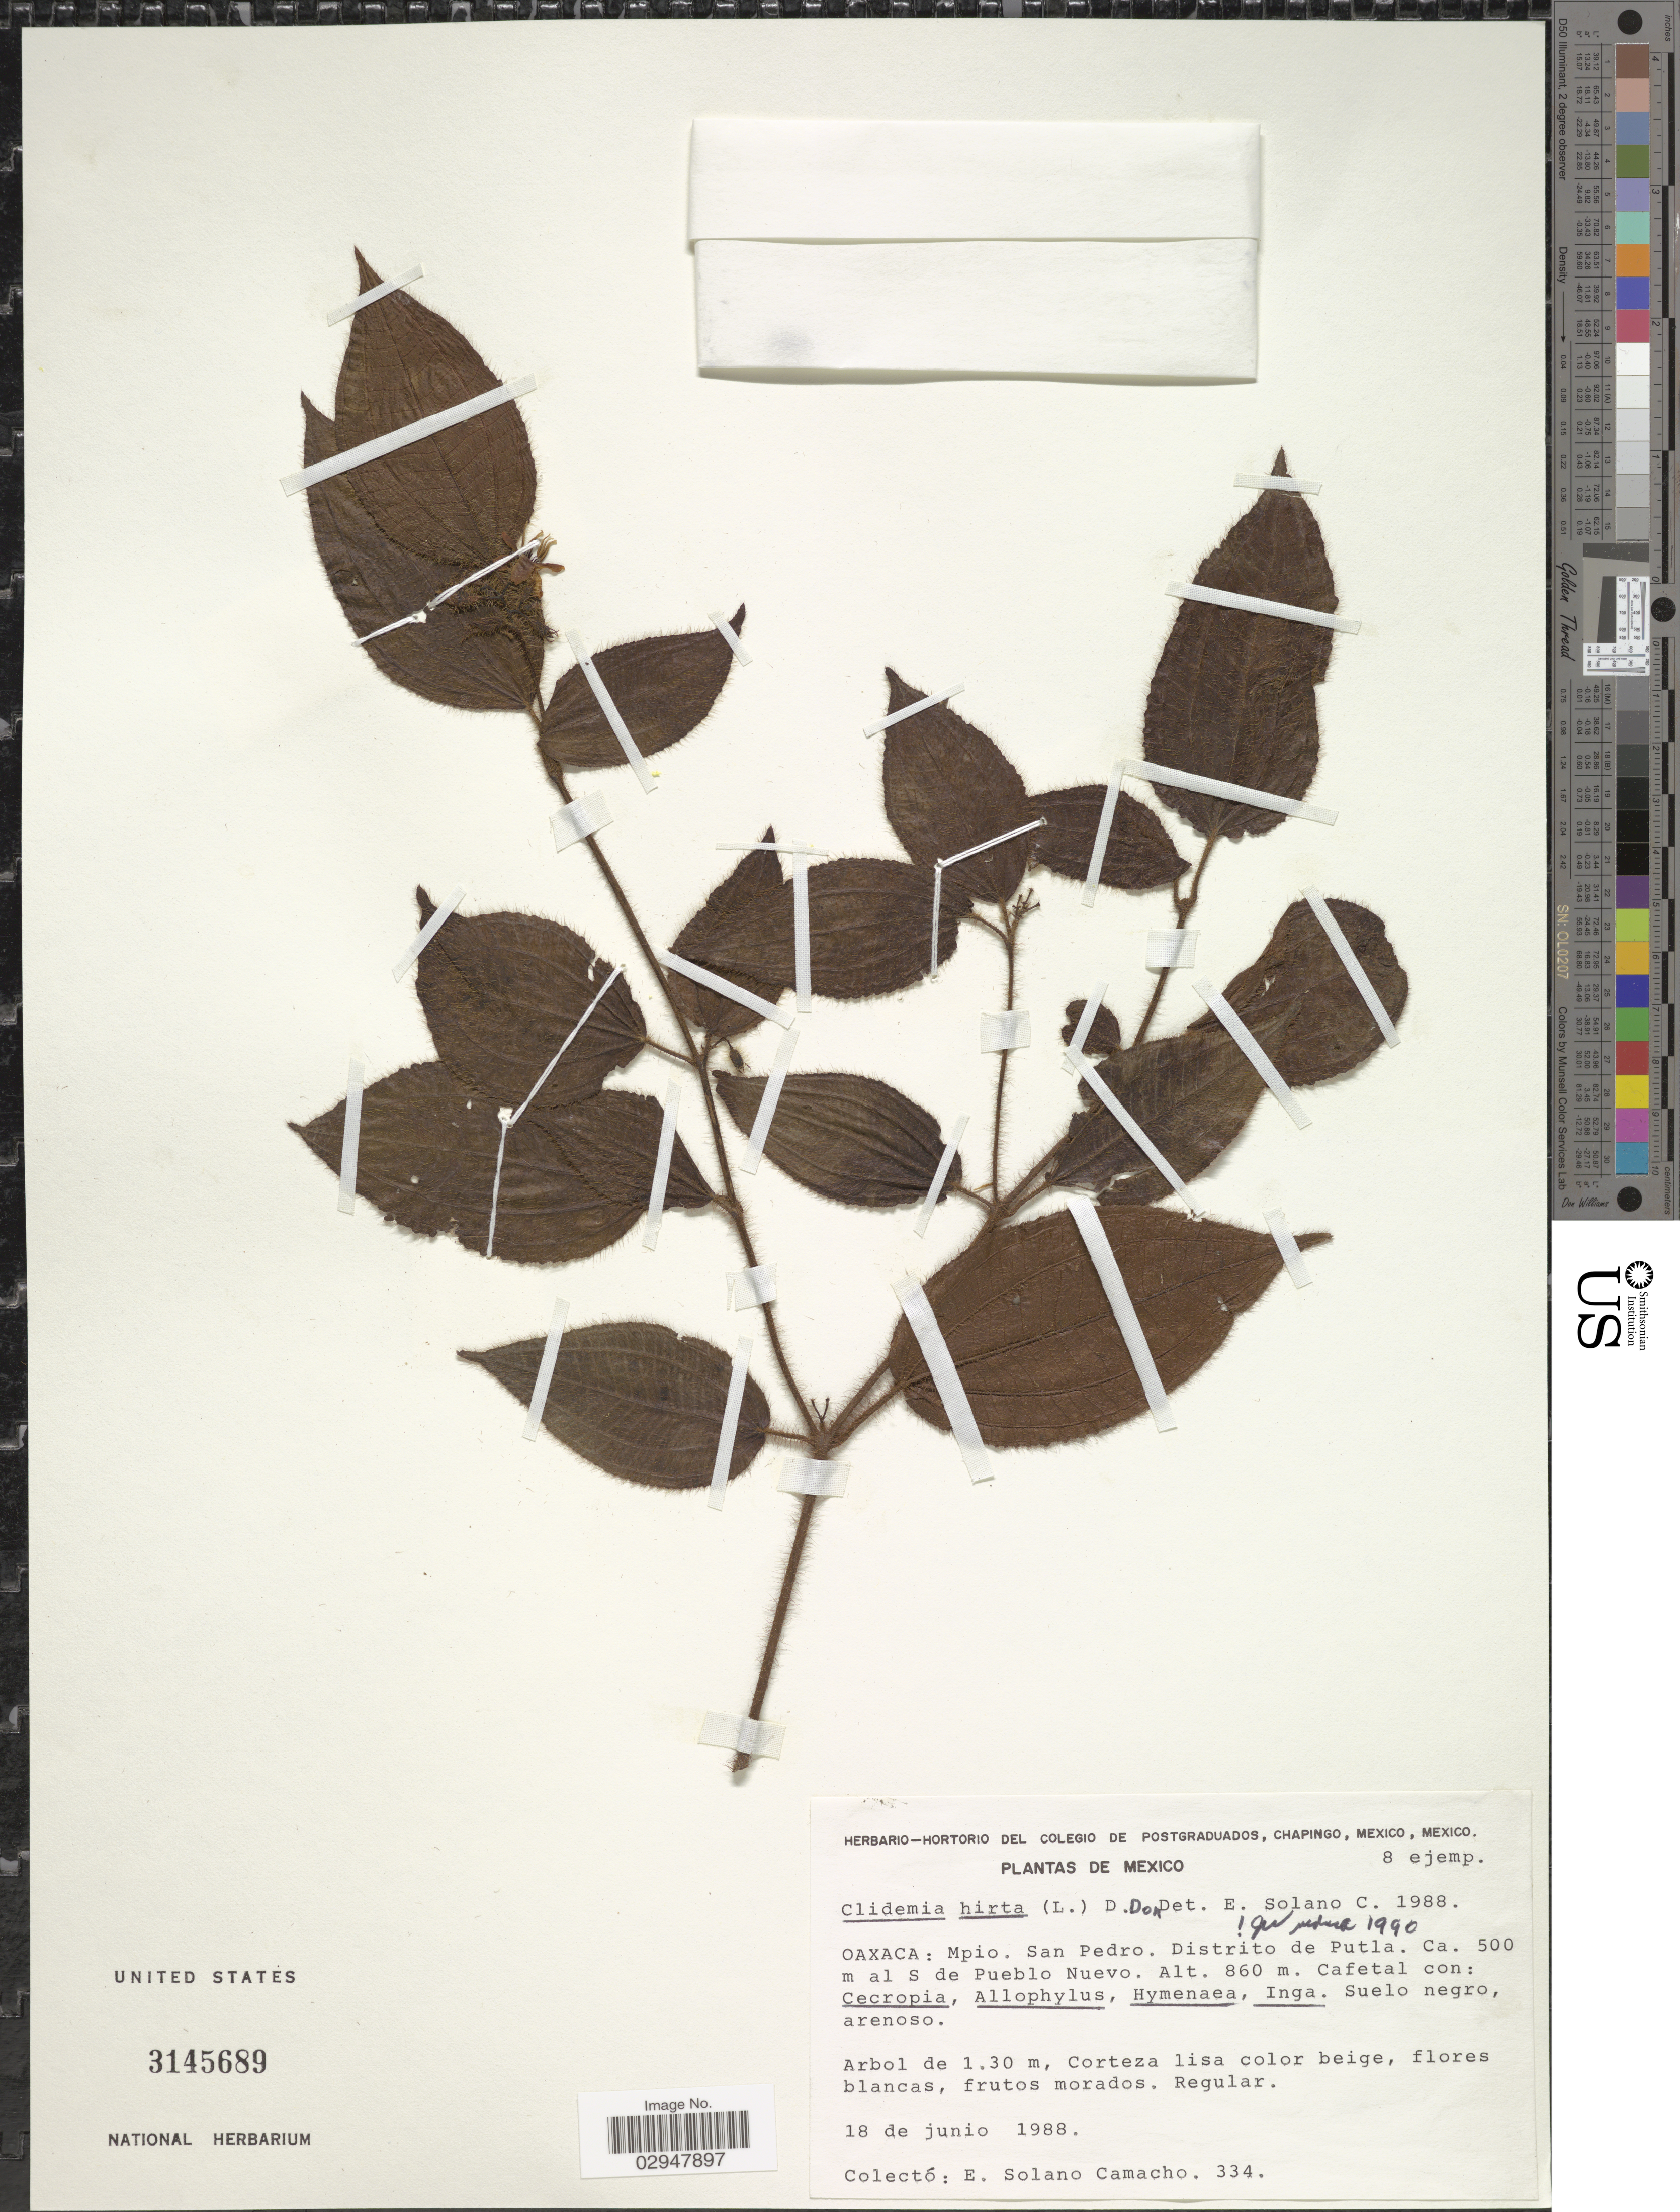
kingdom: Plantae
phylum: Tracheophyta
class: Magnoliopsida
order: Myrtales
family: Melastomataceae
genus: Miconia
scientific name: Miconia hirta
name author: Cogn.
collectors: E. Solano C.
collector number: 334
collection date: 1988-06-18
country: Mexico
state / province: Oaxaca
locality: Mpio. San Pedro, Distrito de Putla, Ca. 500 m al S de Pueblo Nuevo.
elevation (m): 860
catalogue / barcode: US 3145689